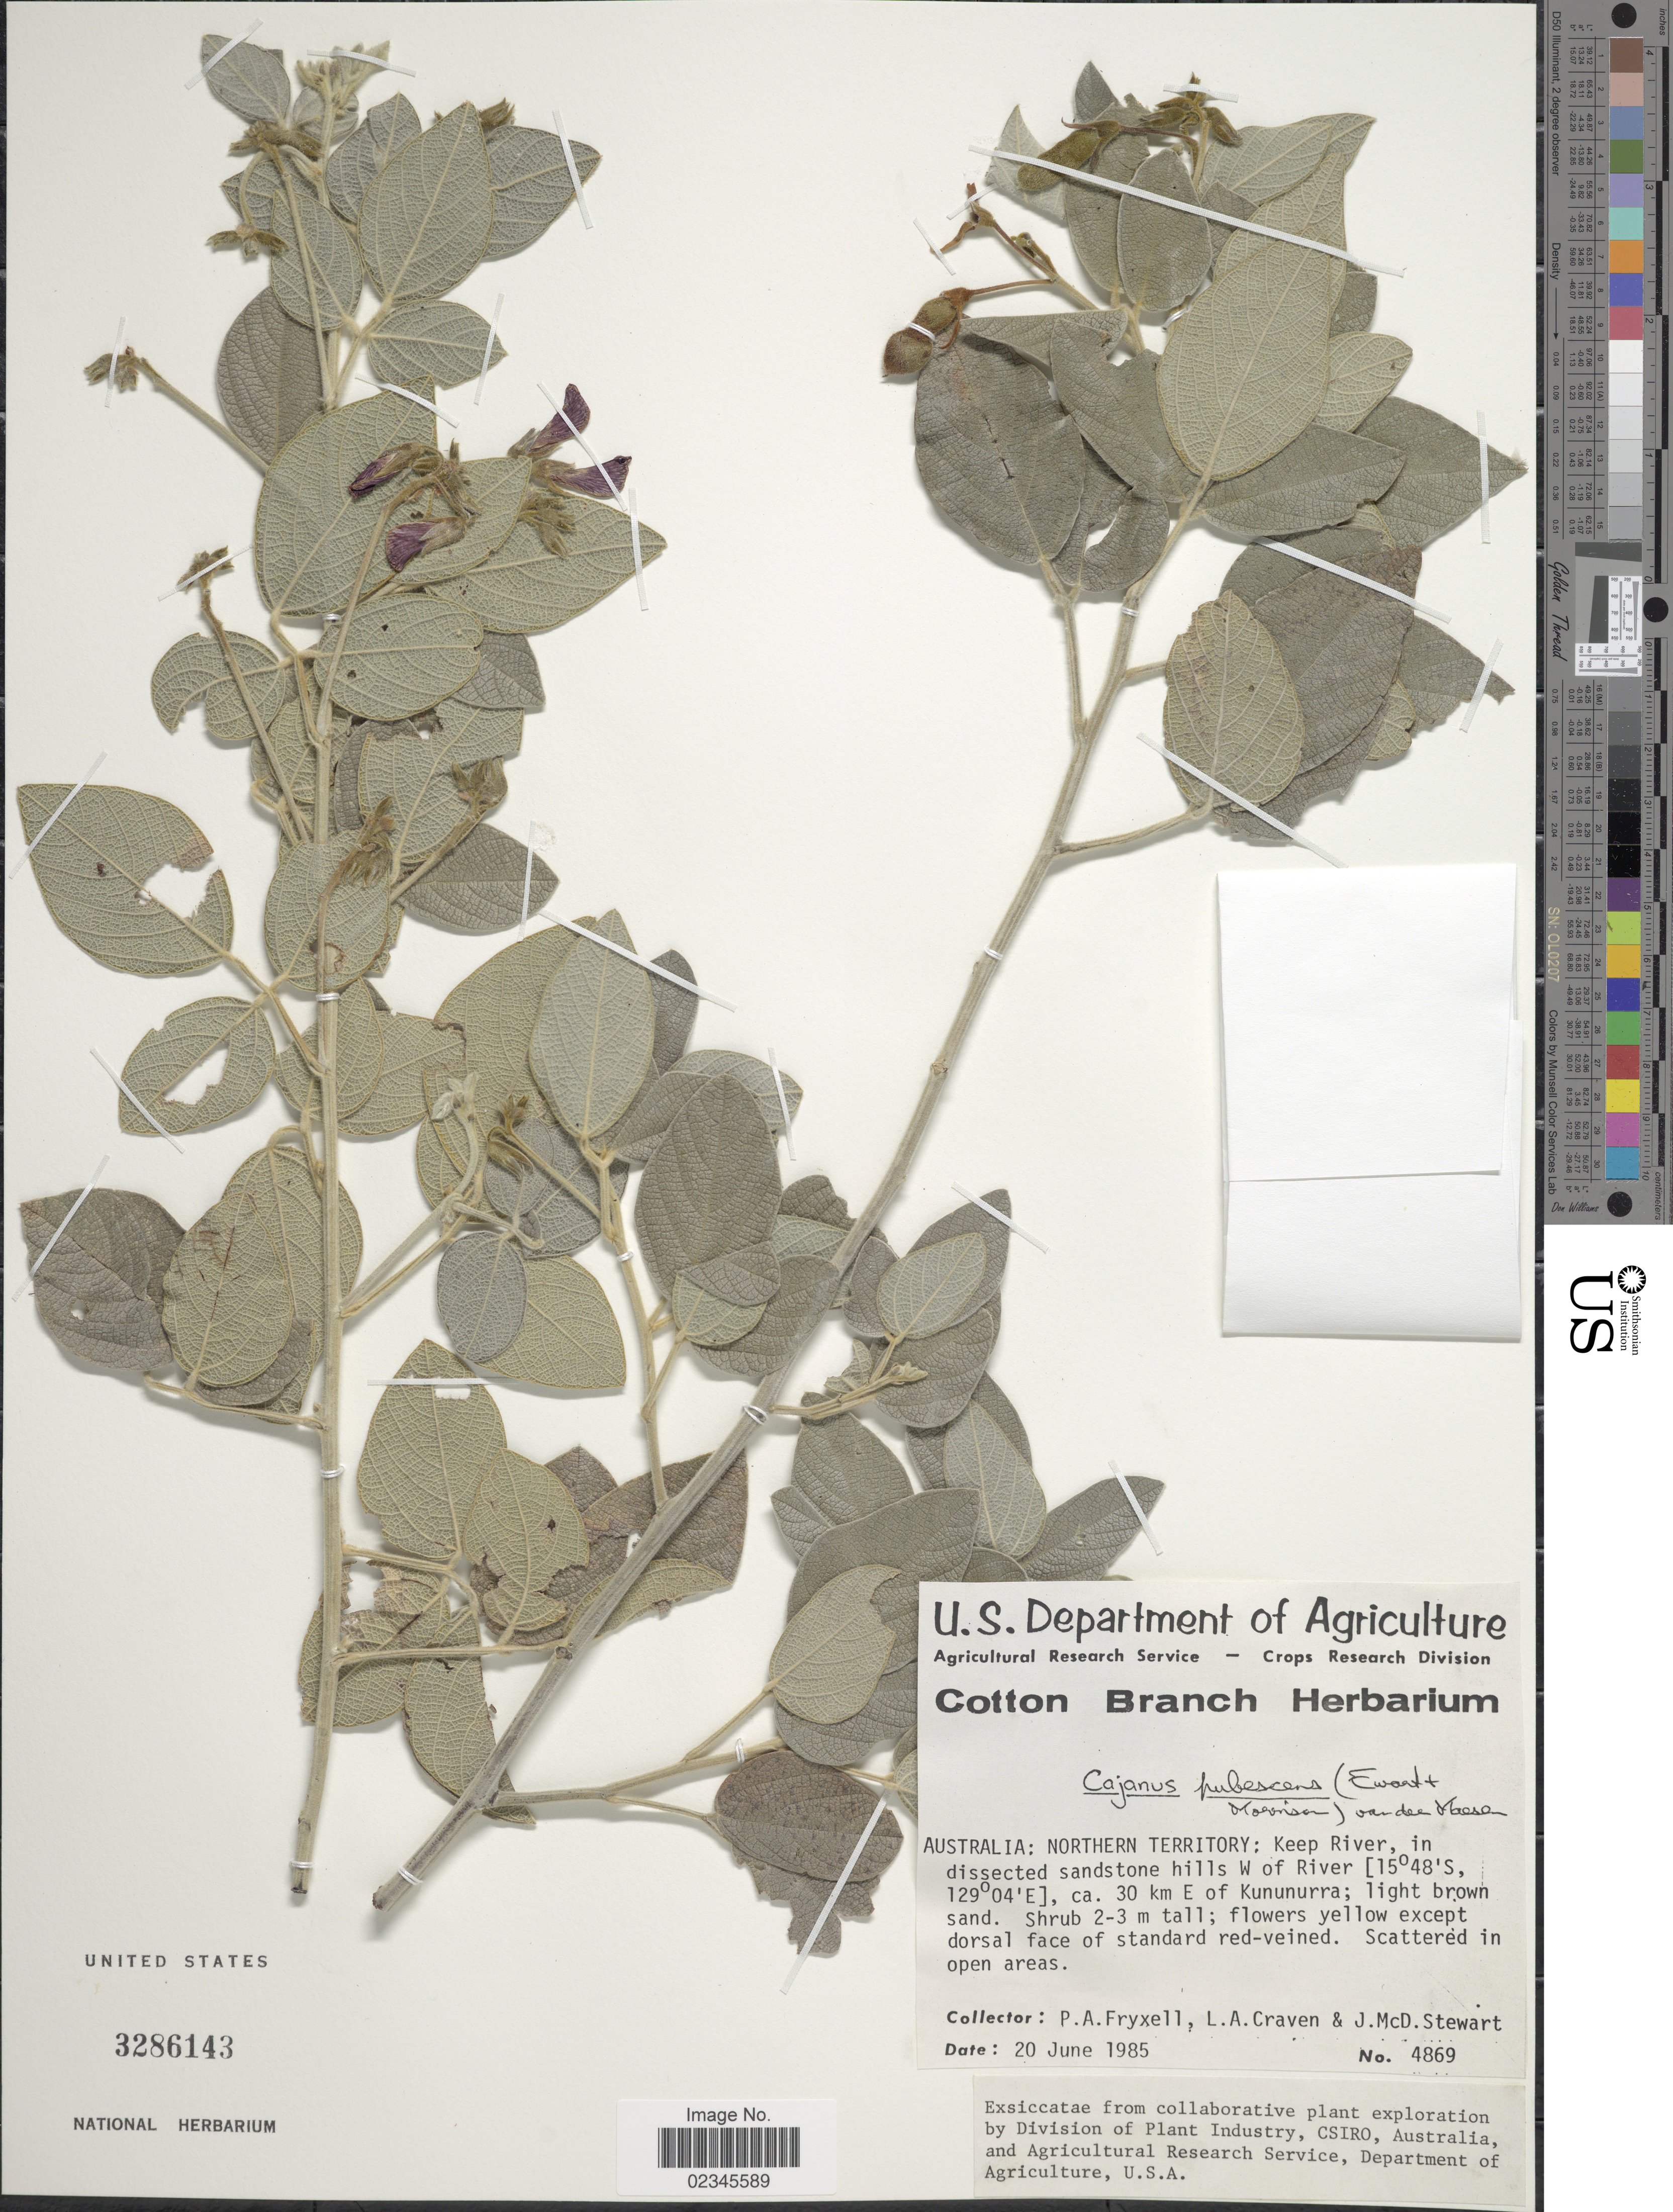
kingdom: Plantae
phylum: Tracheophyta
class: Magnoliopsida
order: Fabales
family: Fabaceae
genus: Cajanus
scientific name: Cajanus pubescens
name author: (Ewart & Morrison) Maesen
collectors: P. A. Fryxell, L. A. Craven & J. Stewart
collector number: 4869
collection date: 1985-06-20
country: Australia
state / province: Northern Territory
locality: Keep River, in dissected sandstone hills W of River, ca. 30 km E of Kunurra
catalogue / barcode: US 3286143